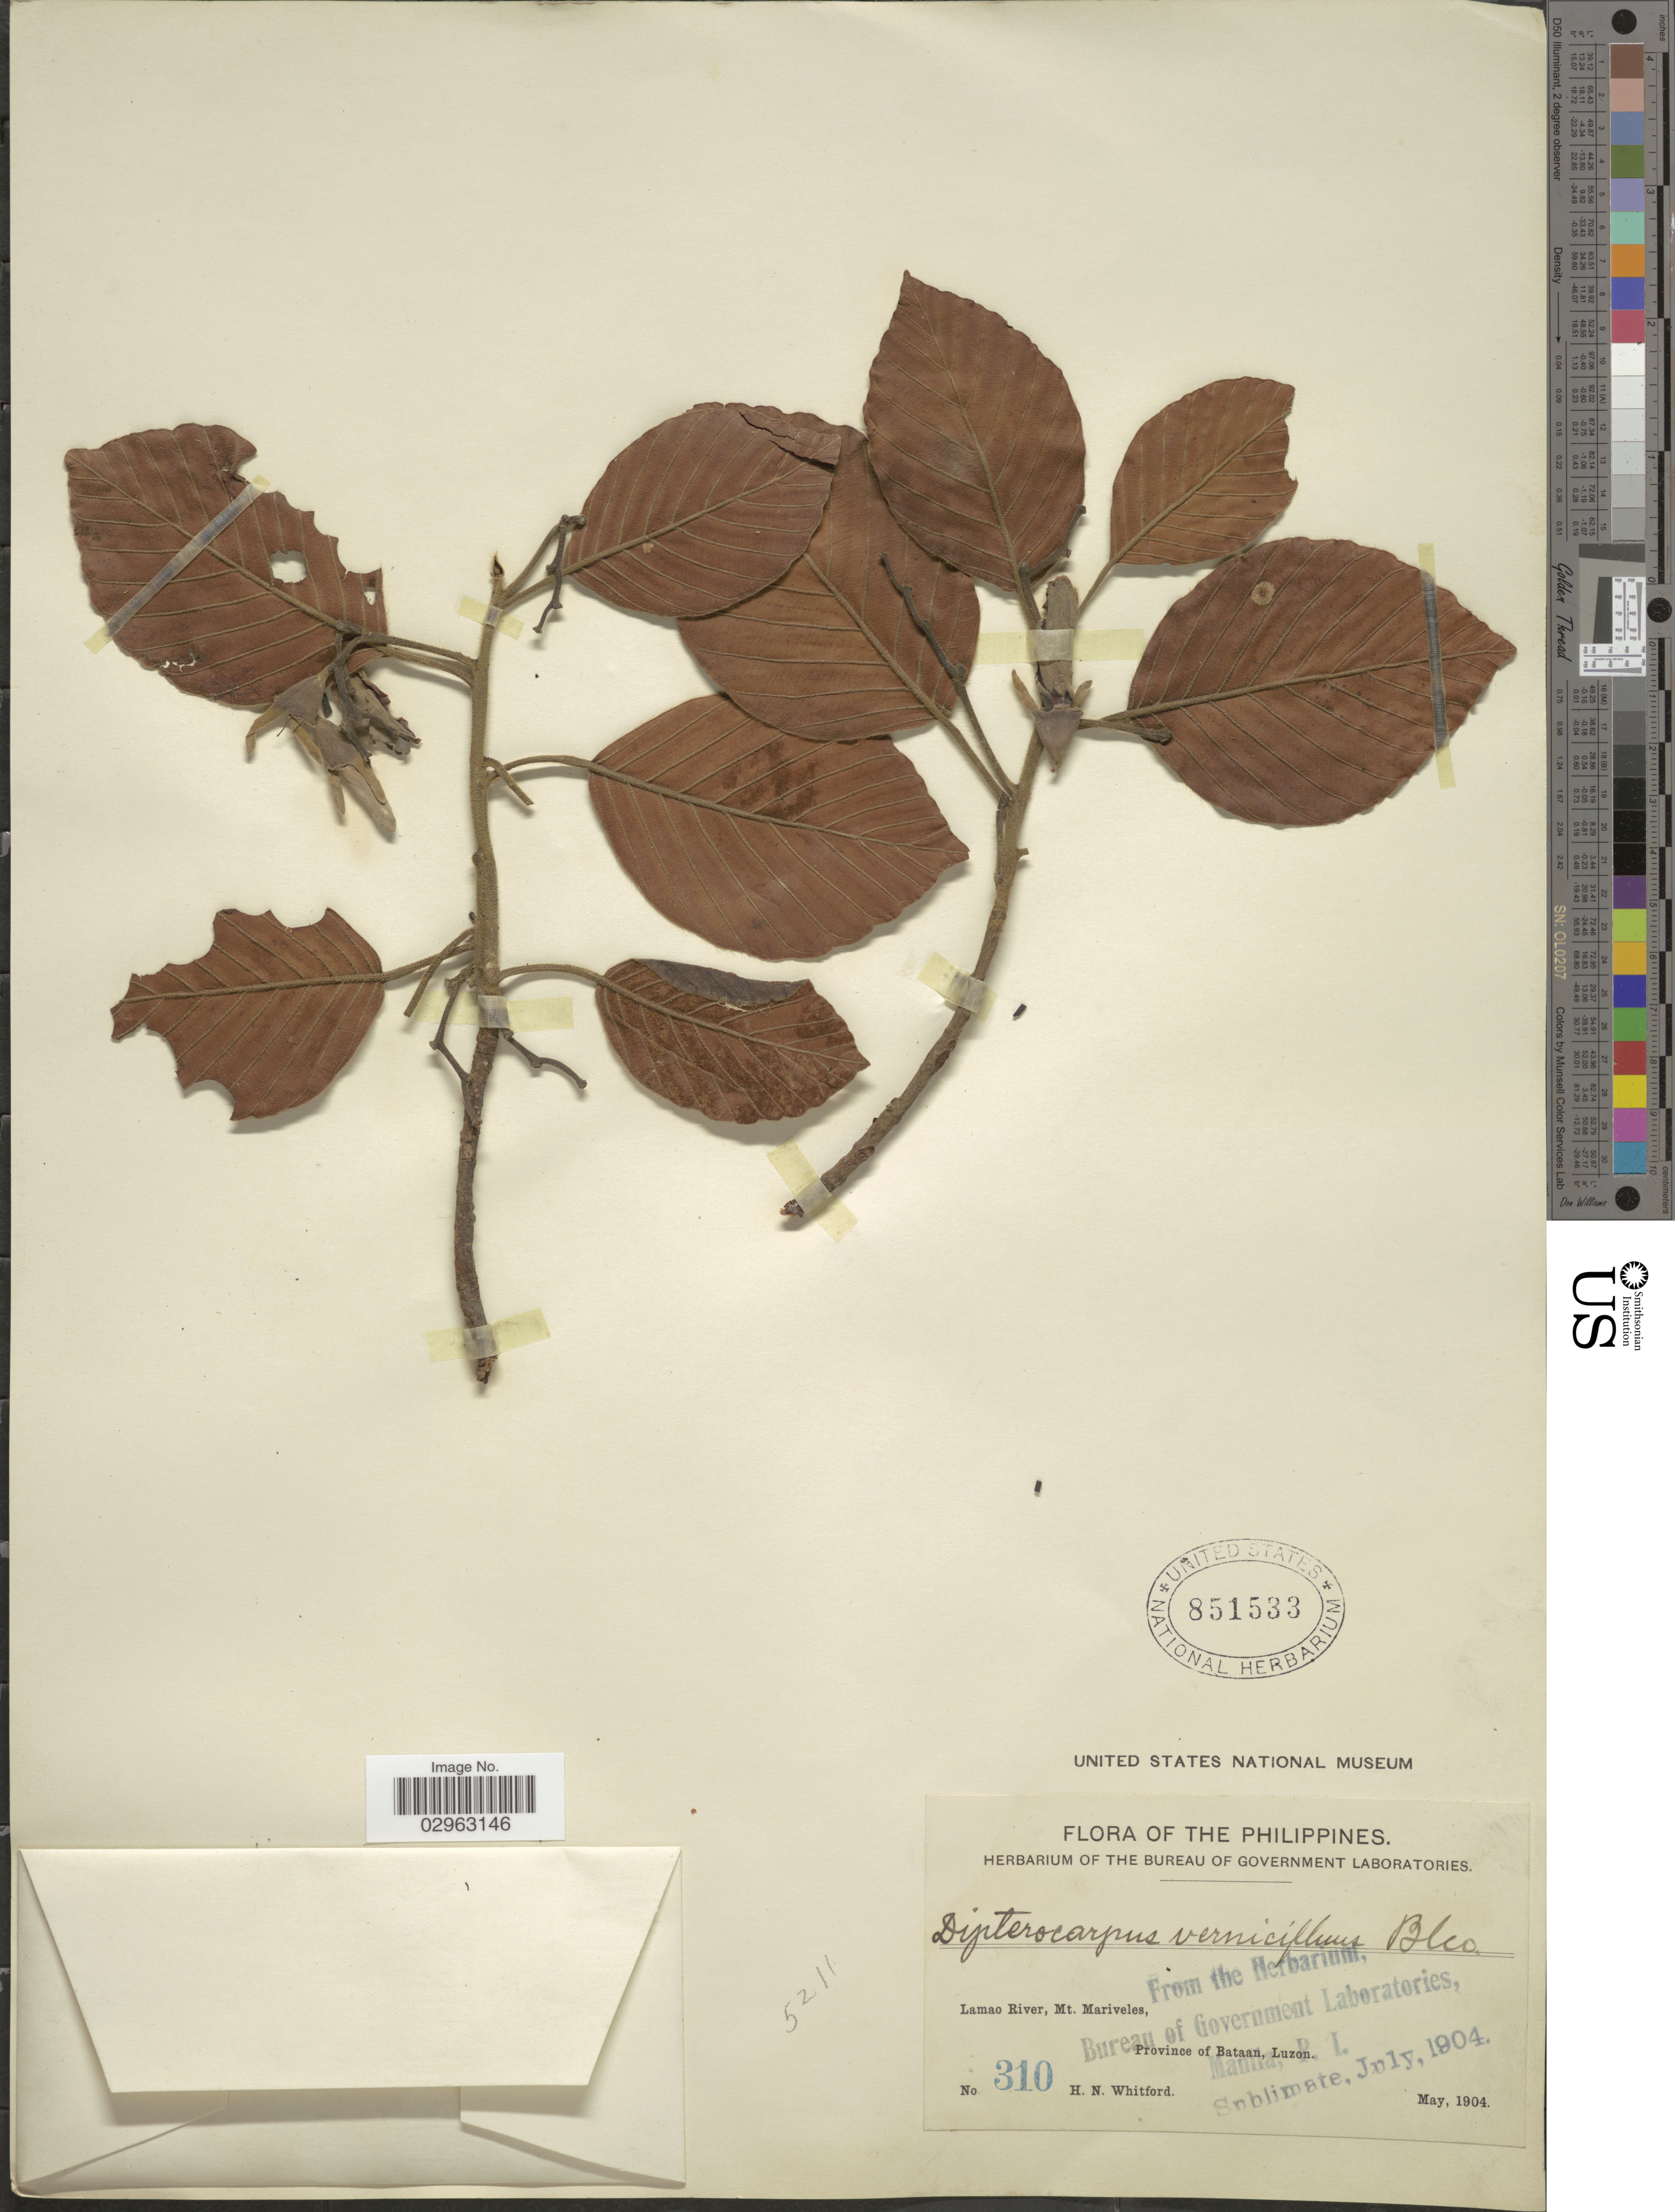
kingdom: Plantae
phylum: Tracheophyta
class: Magnoliopsida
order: Malvales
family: Dipterocarpaceae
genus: Dipterocarpus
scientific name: Dipterocarpus vernicifluus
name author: Blanco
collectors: H. N. Whitford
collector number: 310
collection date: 1904-05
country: Philippines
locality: Lamao River, Mt. Mariveles, Province of Bataan, Luzon.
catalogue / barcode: US 851533